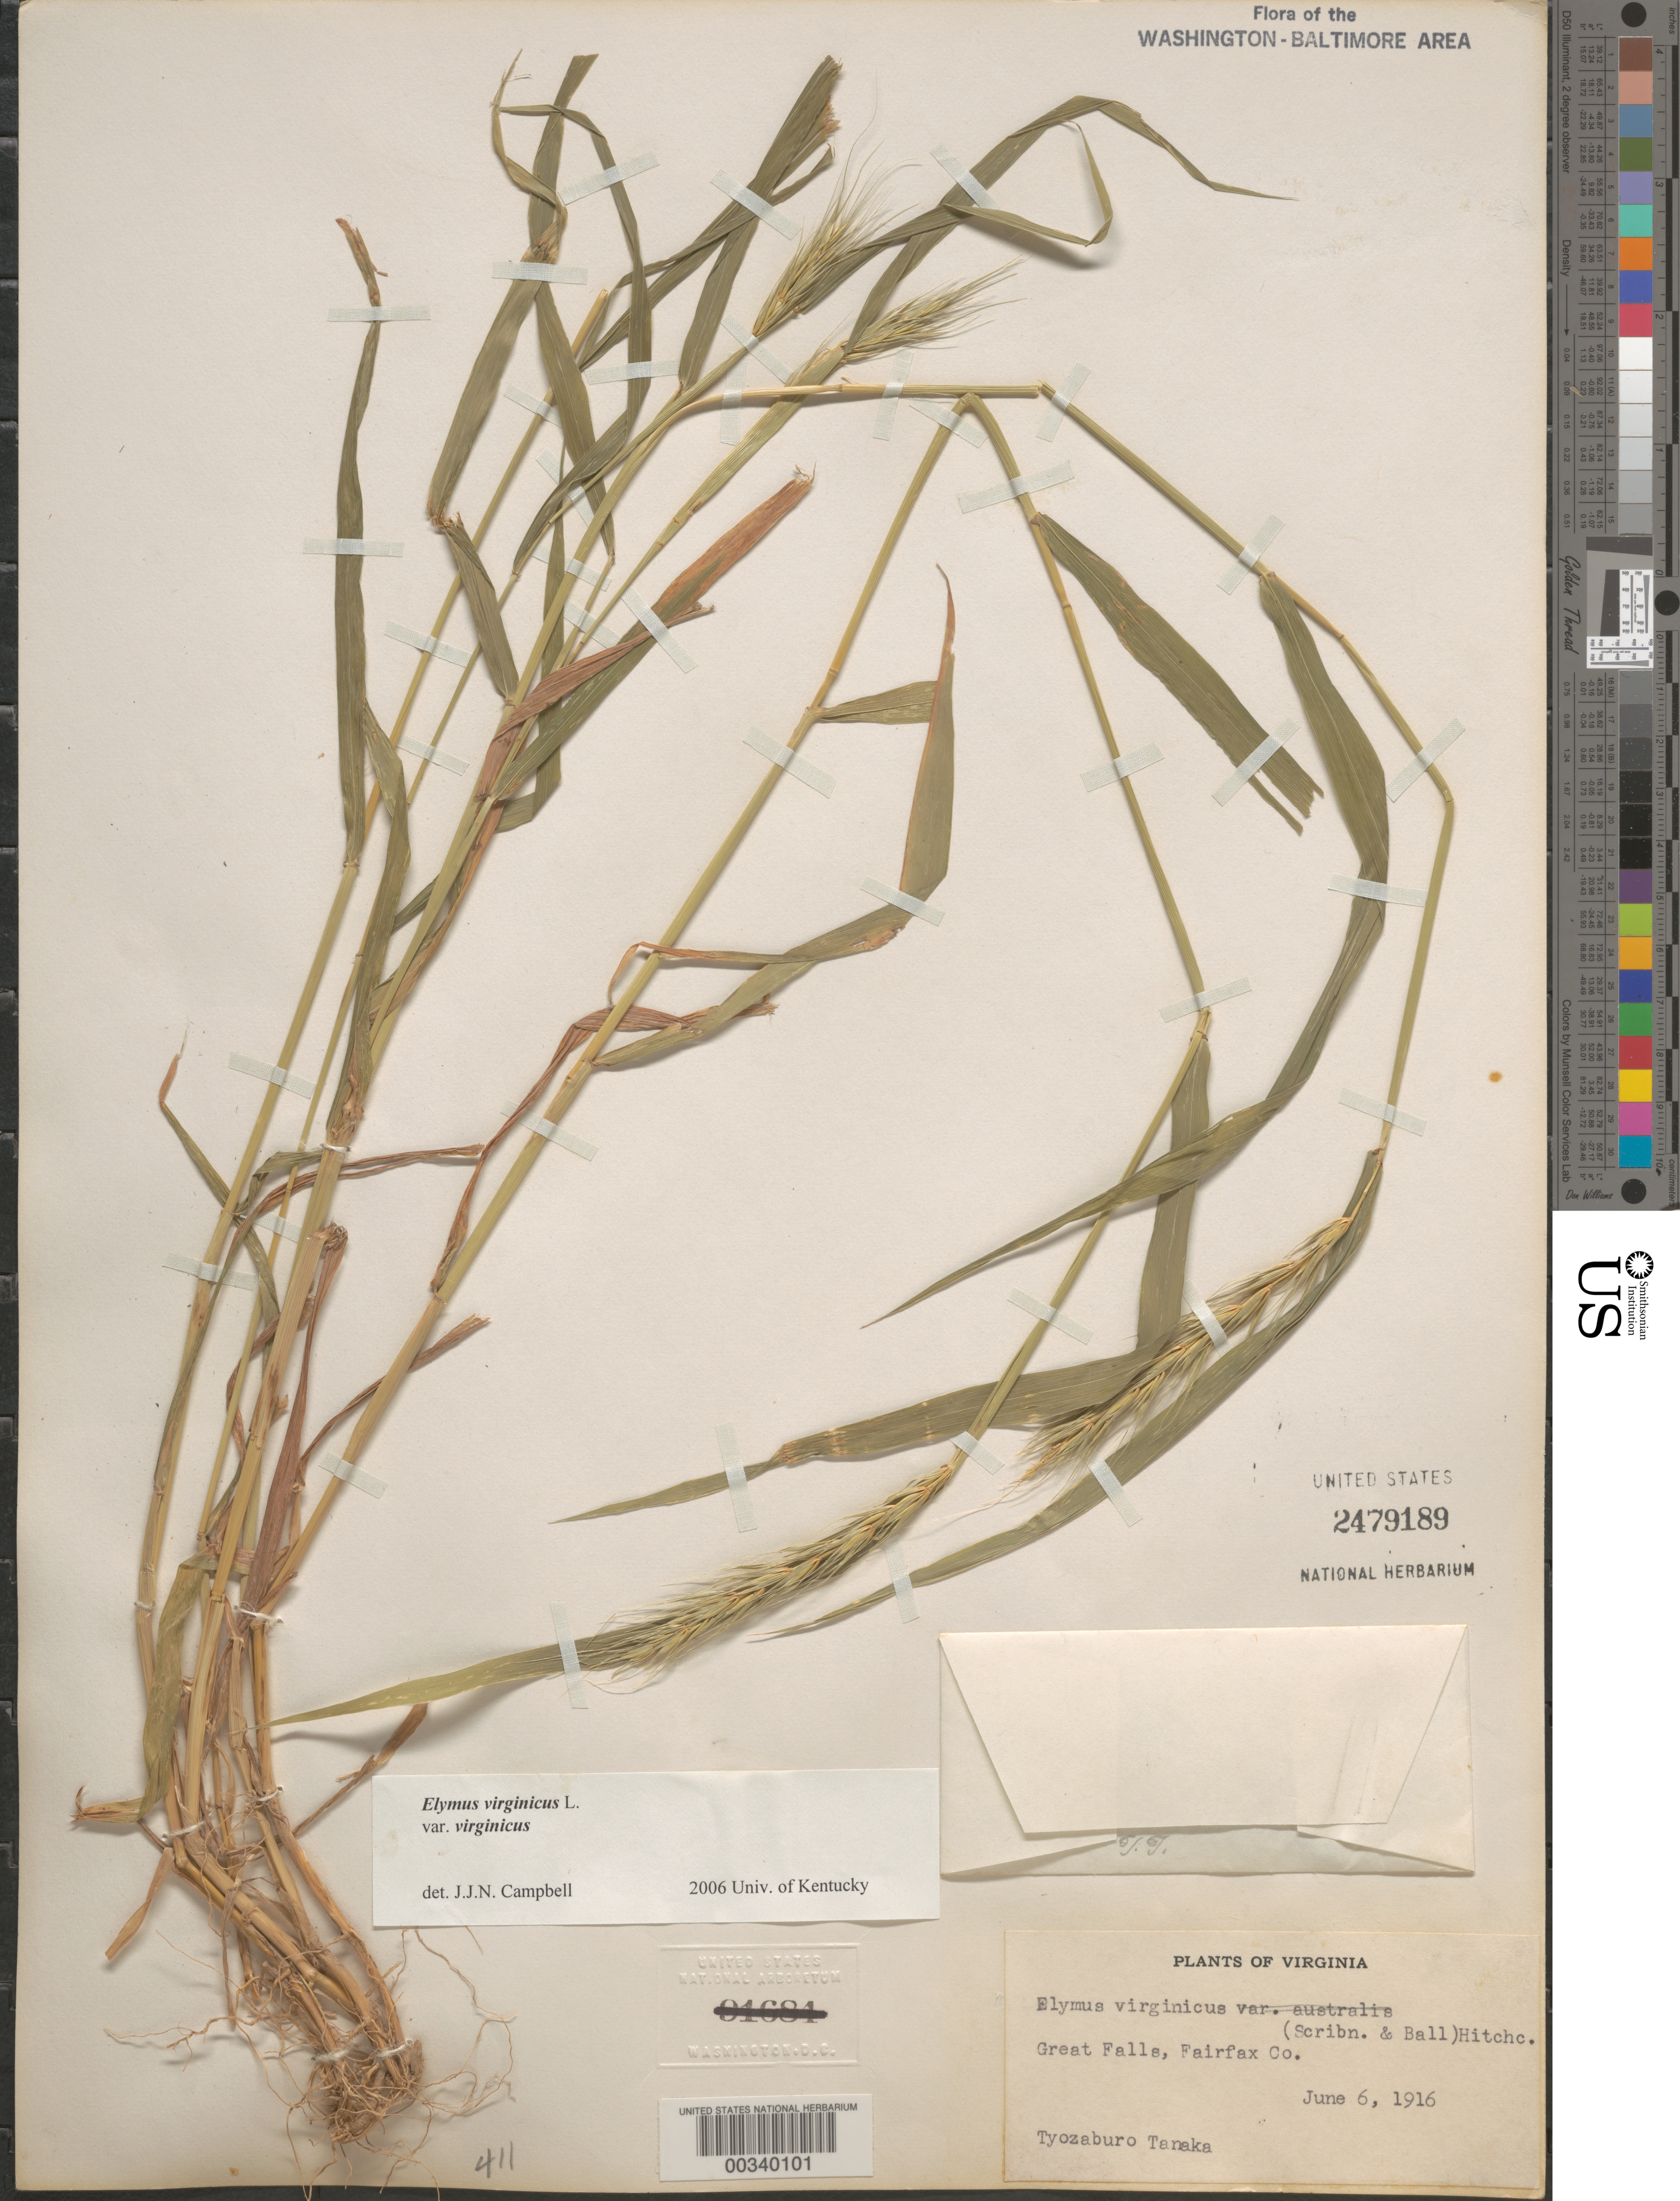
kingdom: Plantae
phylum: Tracheophyta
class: Liliopsida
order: Poales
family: Poaceae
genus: Elymus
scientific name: Elymus virginicus var. virginicus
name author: L.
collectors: T. Tanaka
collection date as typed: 06 Jun 1916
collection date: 1916-06-06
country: United States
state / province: Virginia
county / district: Fairfax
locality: Great Falls C. and O. Canal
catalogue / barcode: US 2479189